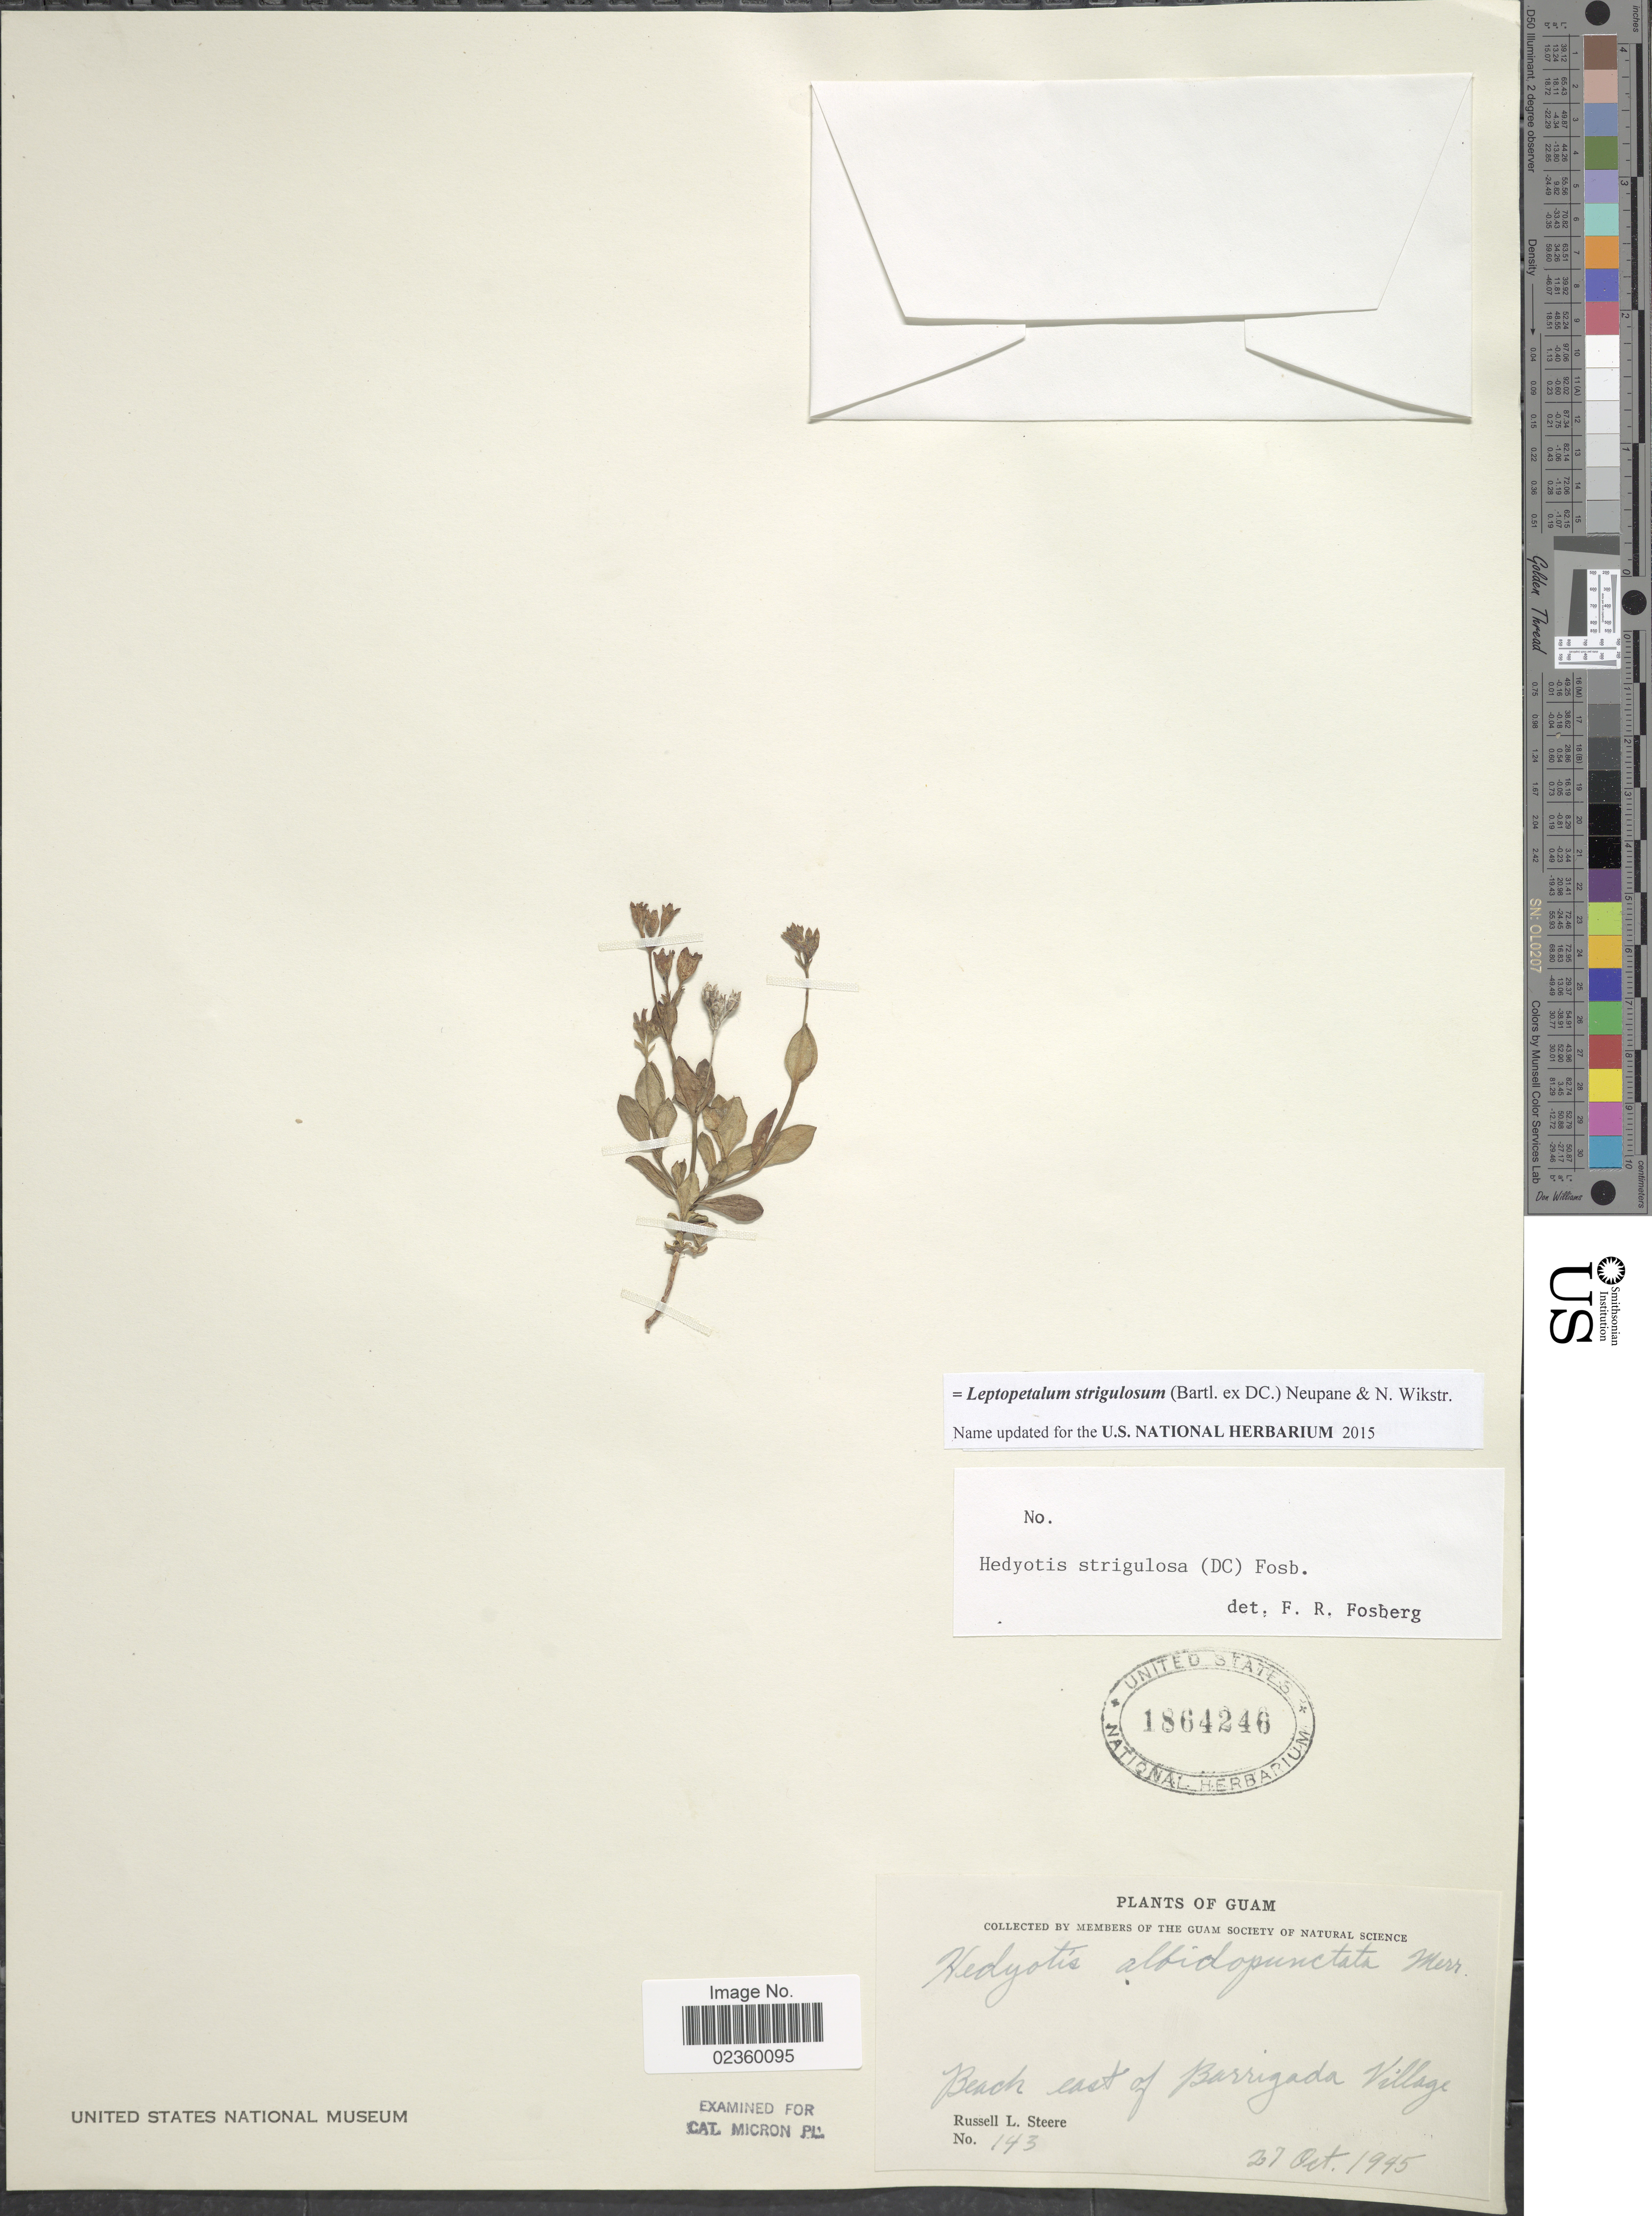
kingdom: Plantae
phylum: Tracheophyta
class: Magnoliopsida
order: Gentianales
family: Rubiaceae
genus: Leptopetalum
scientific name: Leptopetalum strigulosum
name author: (Bartl. ex DC.) Neupane & N. Wikstr.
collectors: R. L. Steere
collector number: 143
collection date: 1995-10-27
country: Guam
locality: Beach east of Barrigada Village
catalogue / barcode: US 1864246